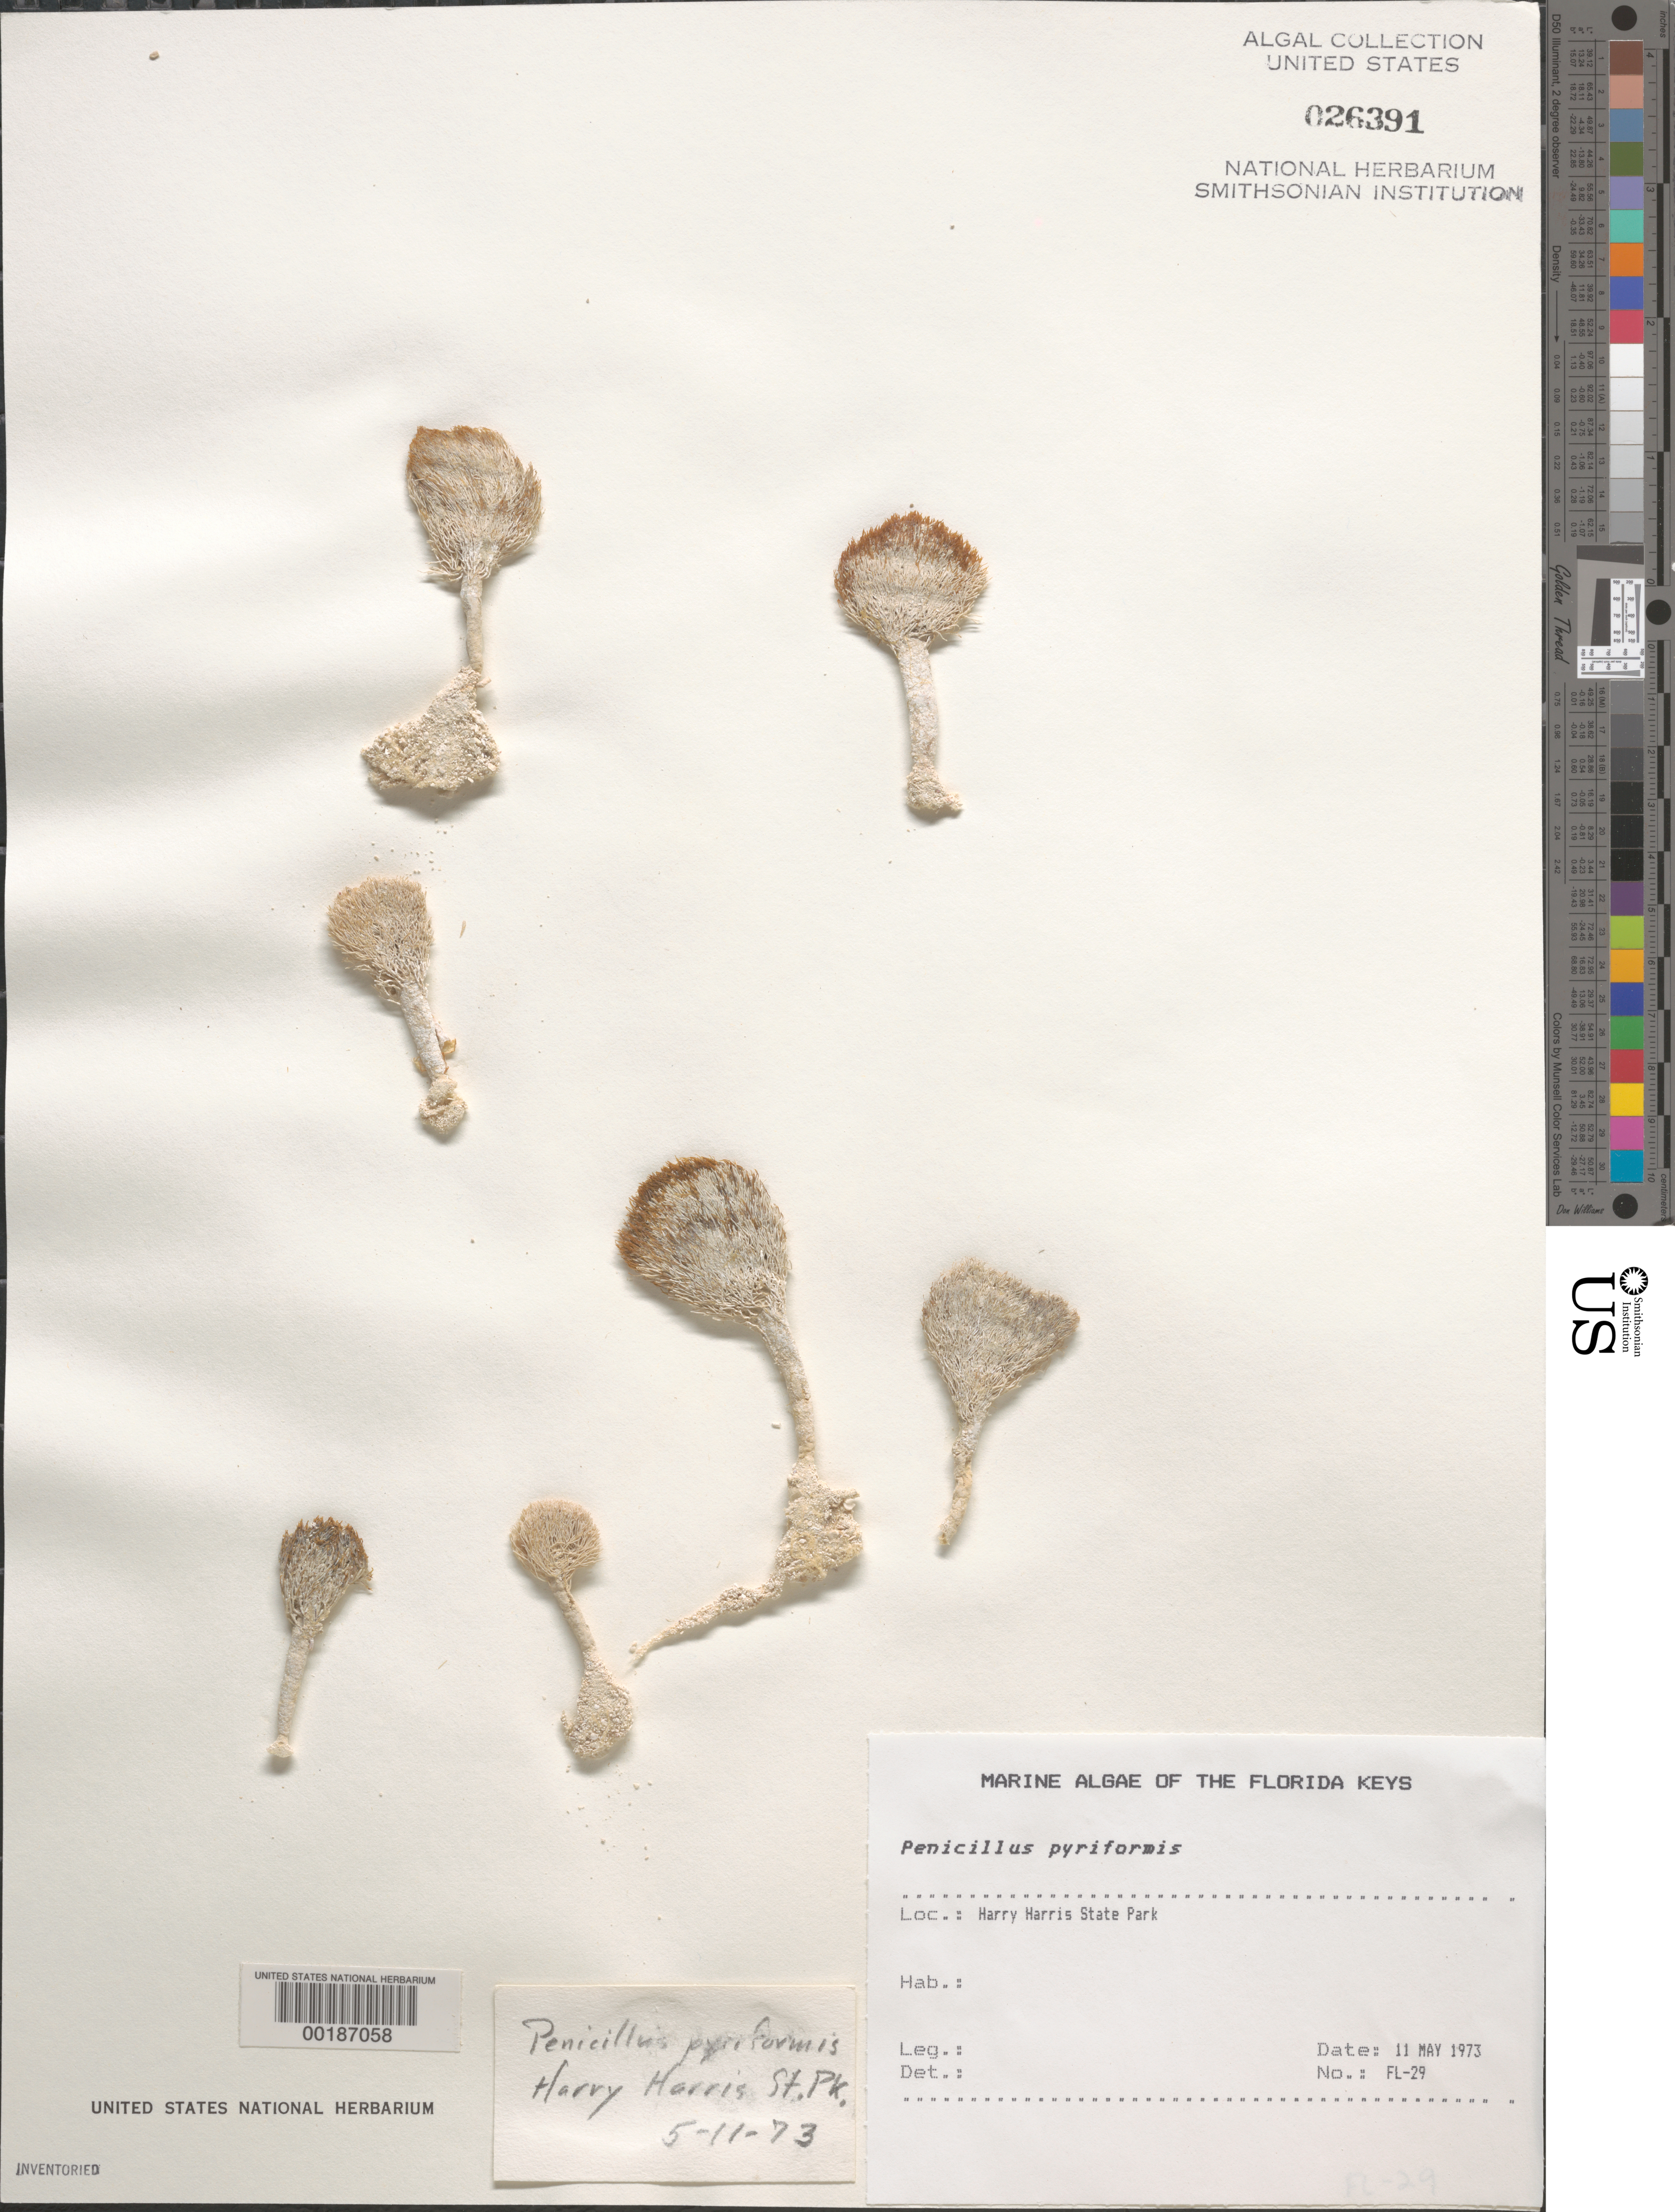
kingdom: Plantae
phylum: Chlorophyta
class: Ulvophyceae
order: Bryopsidales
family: Udoteaceae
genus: Penicillus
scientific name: Penicillus pyriformis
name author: A. Gepp & E. Gepp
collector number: FL-29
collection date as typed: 11 May 1973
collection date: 1973-05-11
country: United States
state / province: Florida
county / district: Monroe County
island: Key Largo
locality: Harry Harris State Park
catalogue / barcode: US 26391